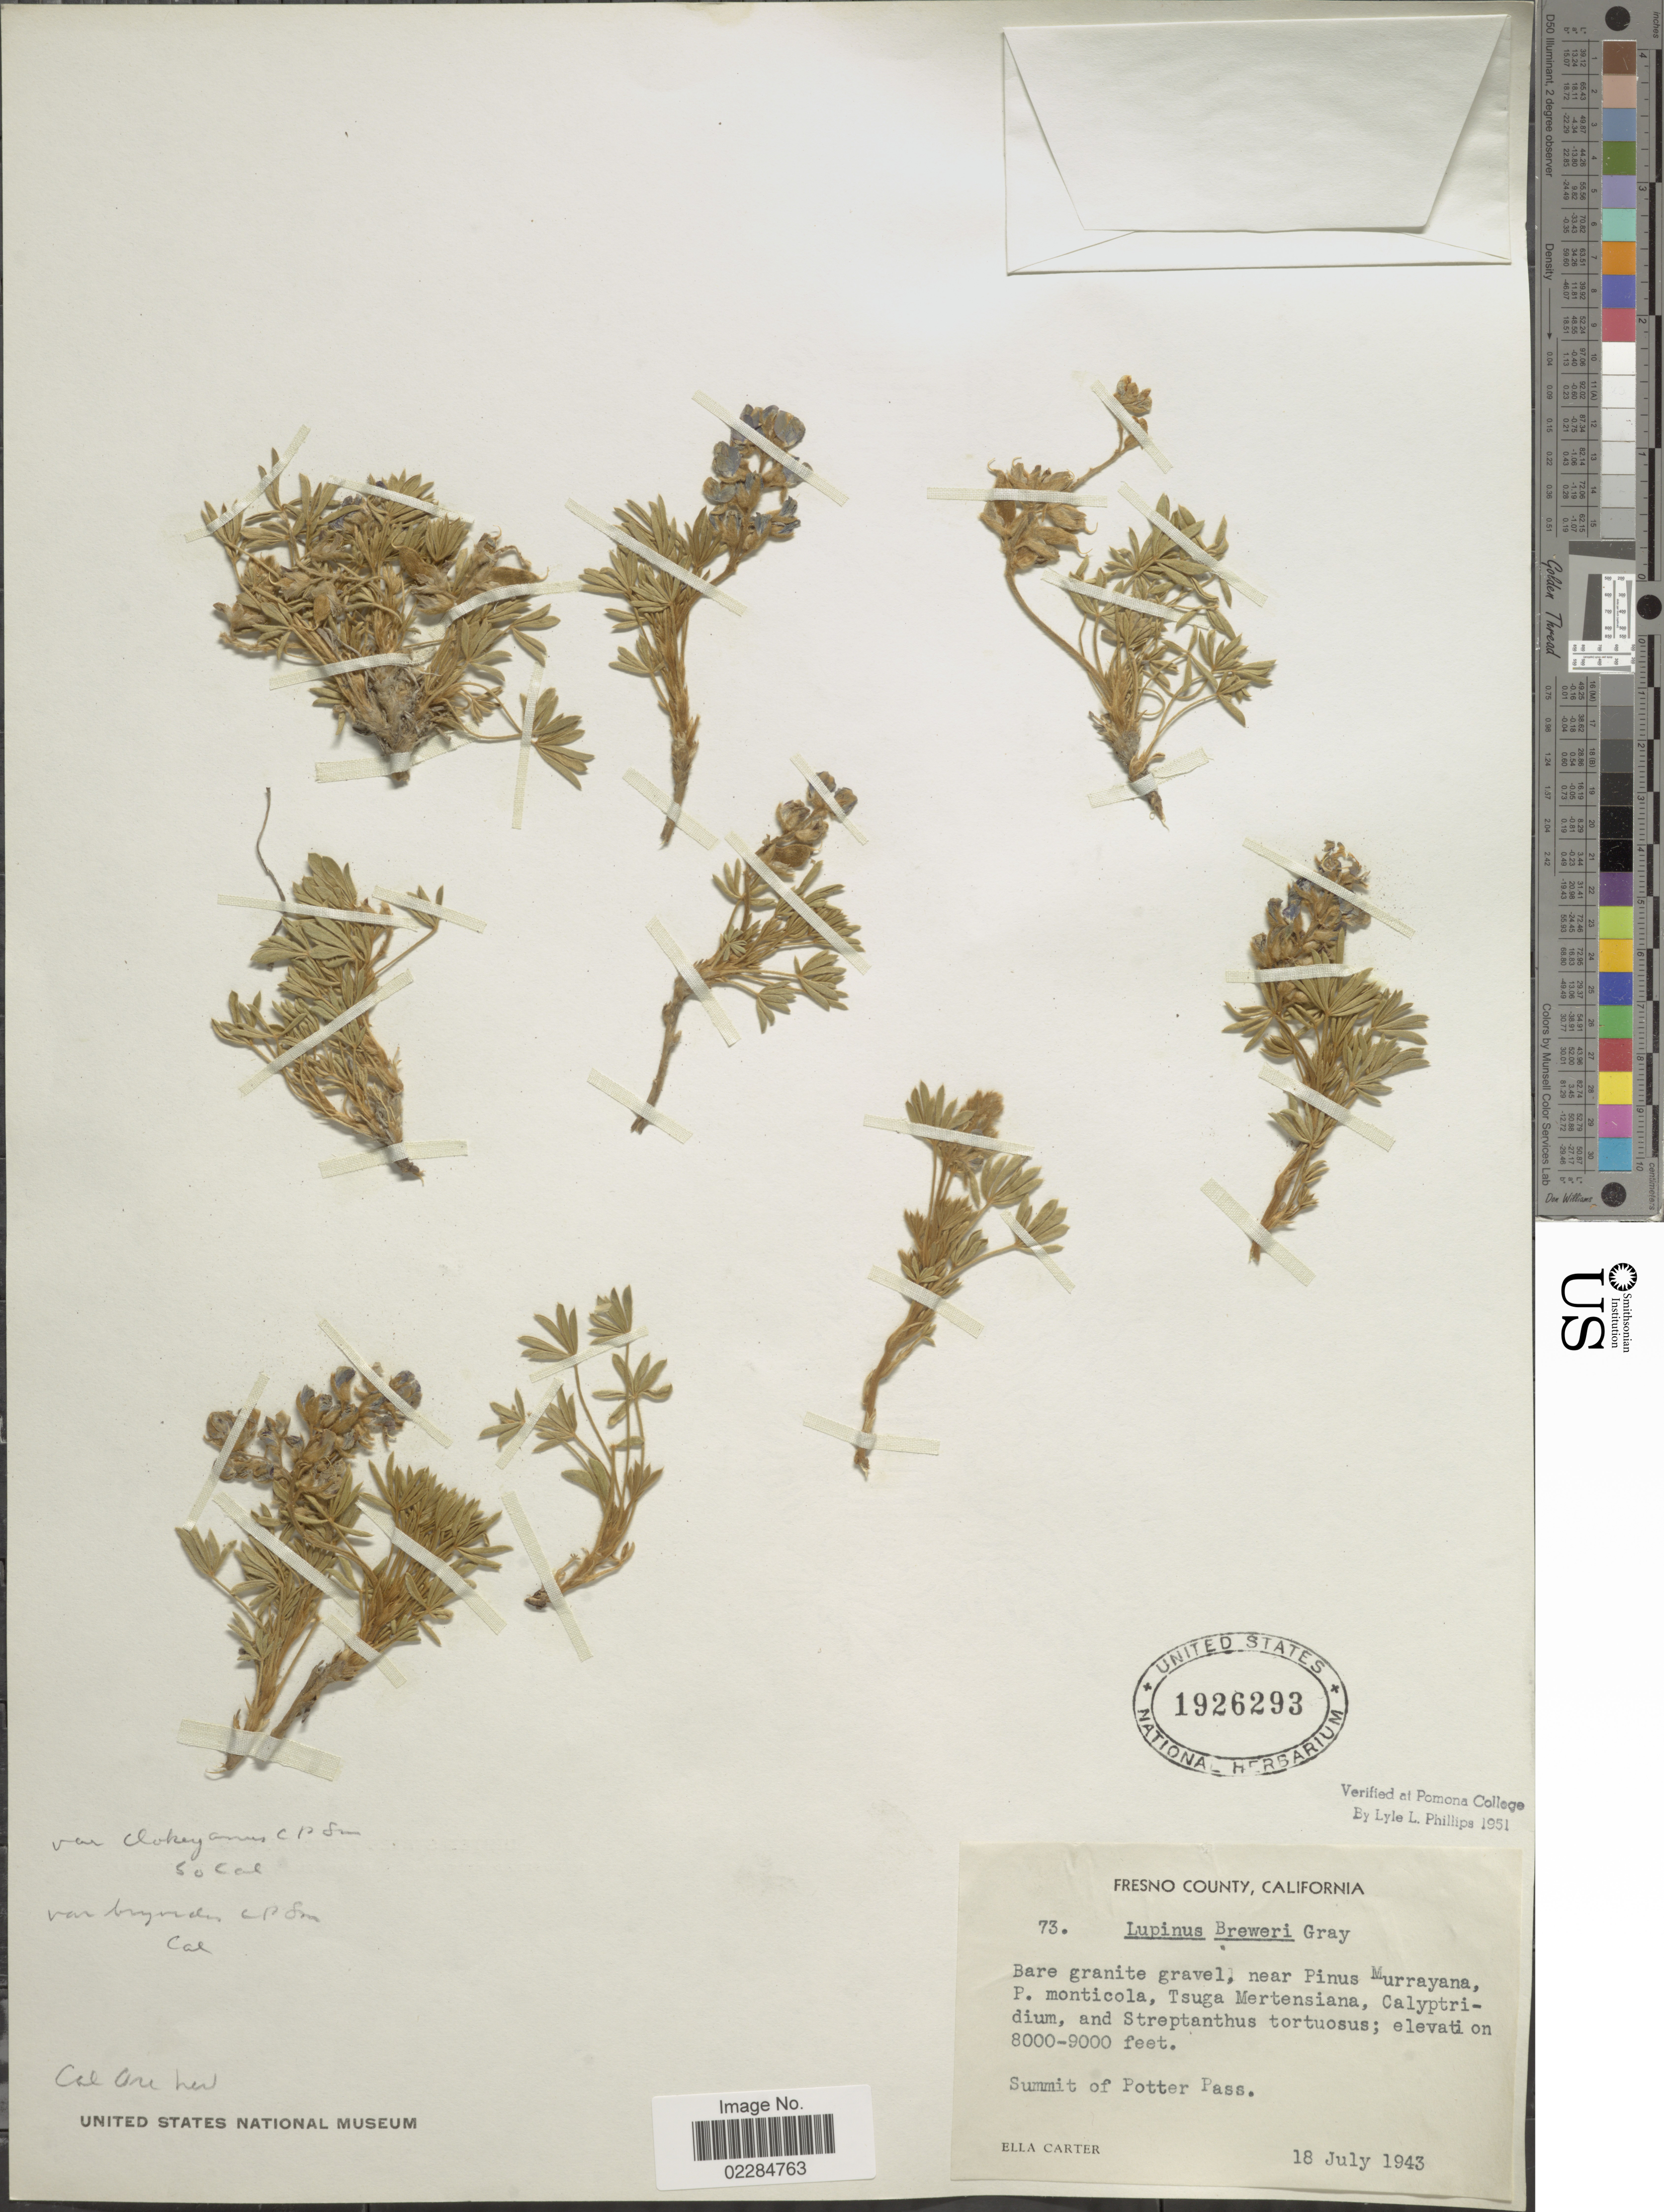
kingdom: Plantae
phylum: Tracheophyta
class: Magnoliopsida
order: Fabales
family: Fabaceae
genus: Lupinus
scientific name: Lupinus breweri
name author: A. Gray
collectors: E. Carter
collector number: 73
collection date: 1943-07-18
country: United States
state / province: California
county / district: Fresno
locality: Fresno County, Summit of Potter Pass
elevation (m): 2438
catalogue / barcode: US 1926293